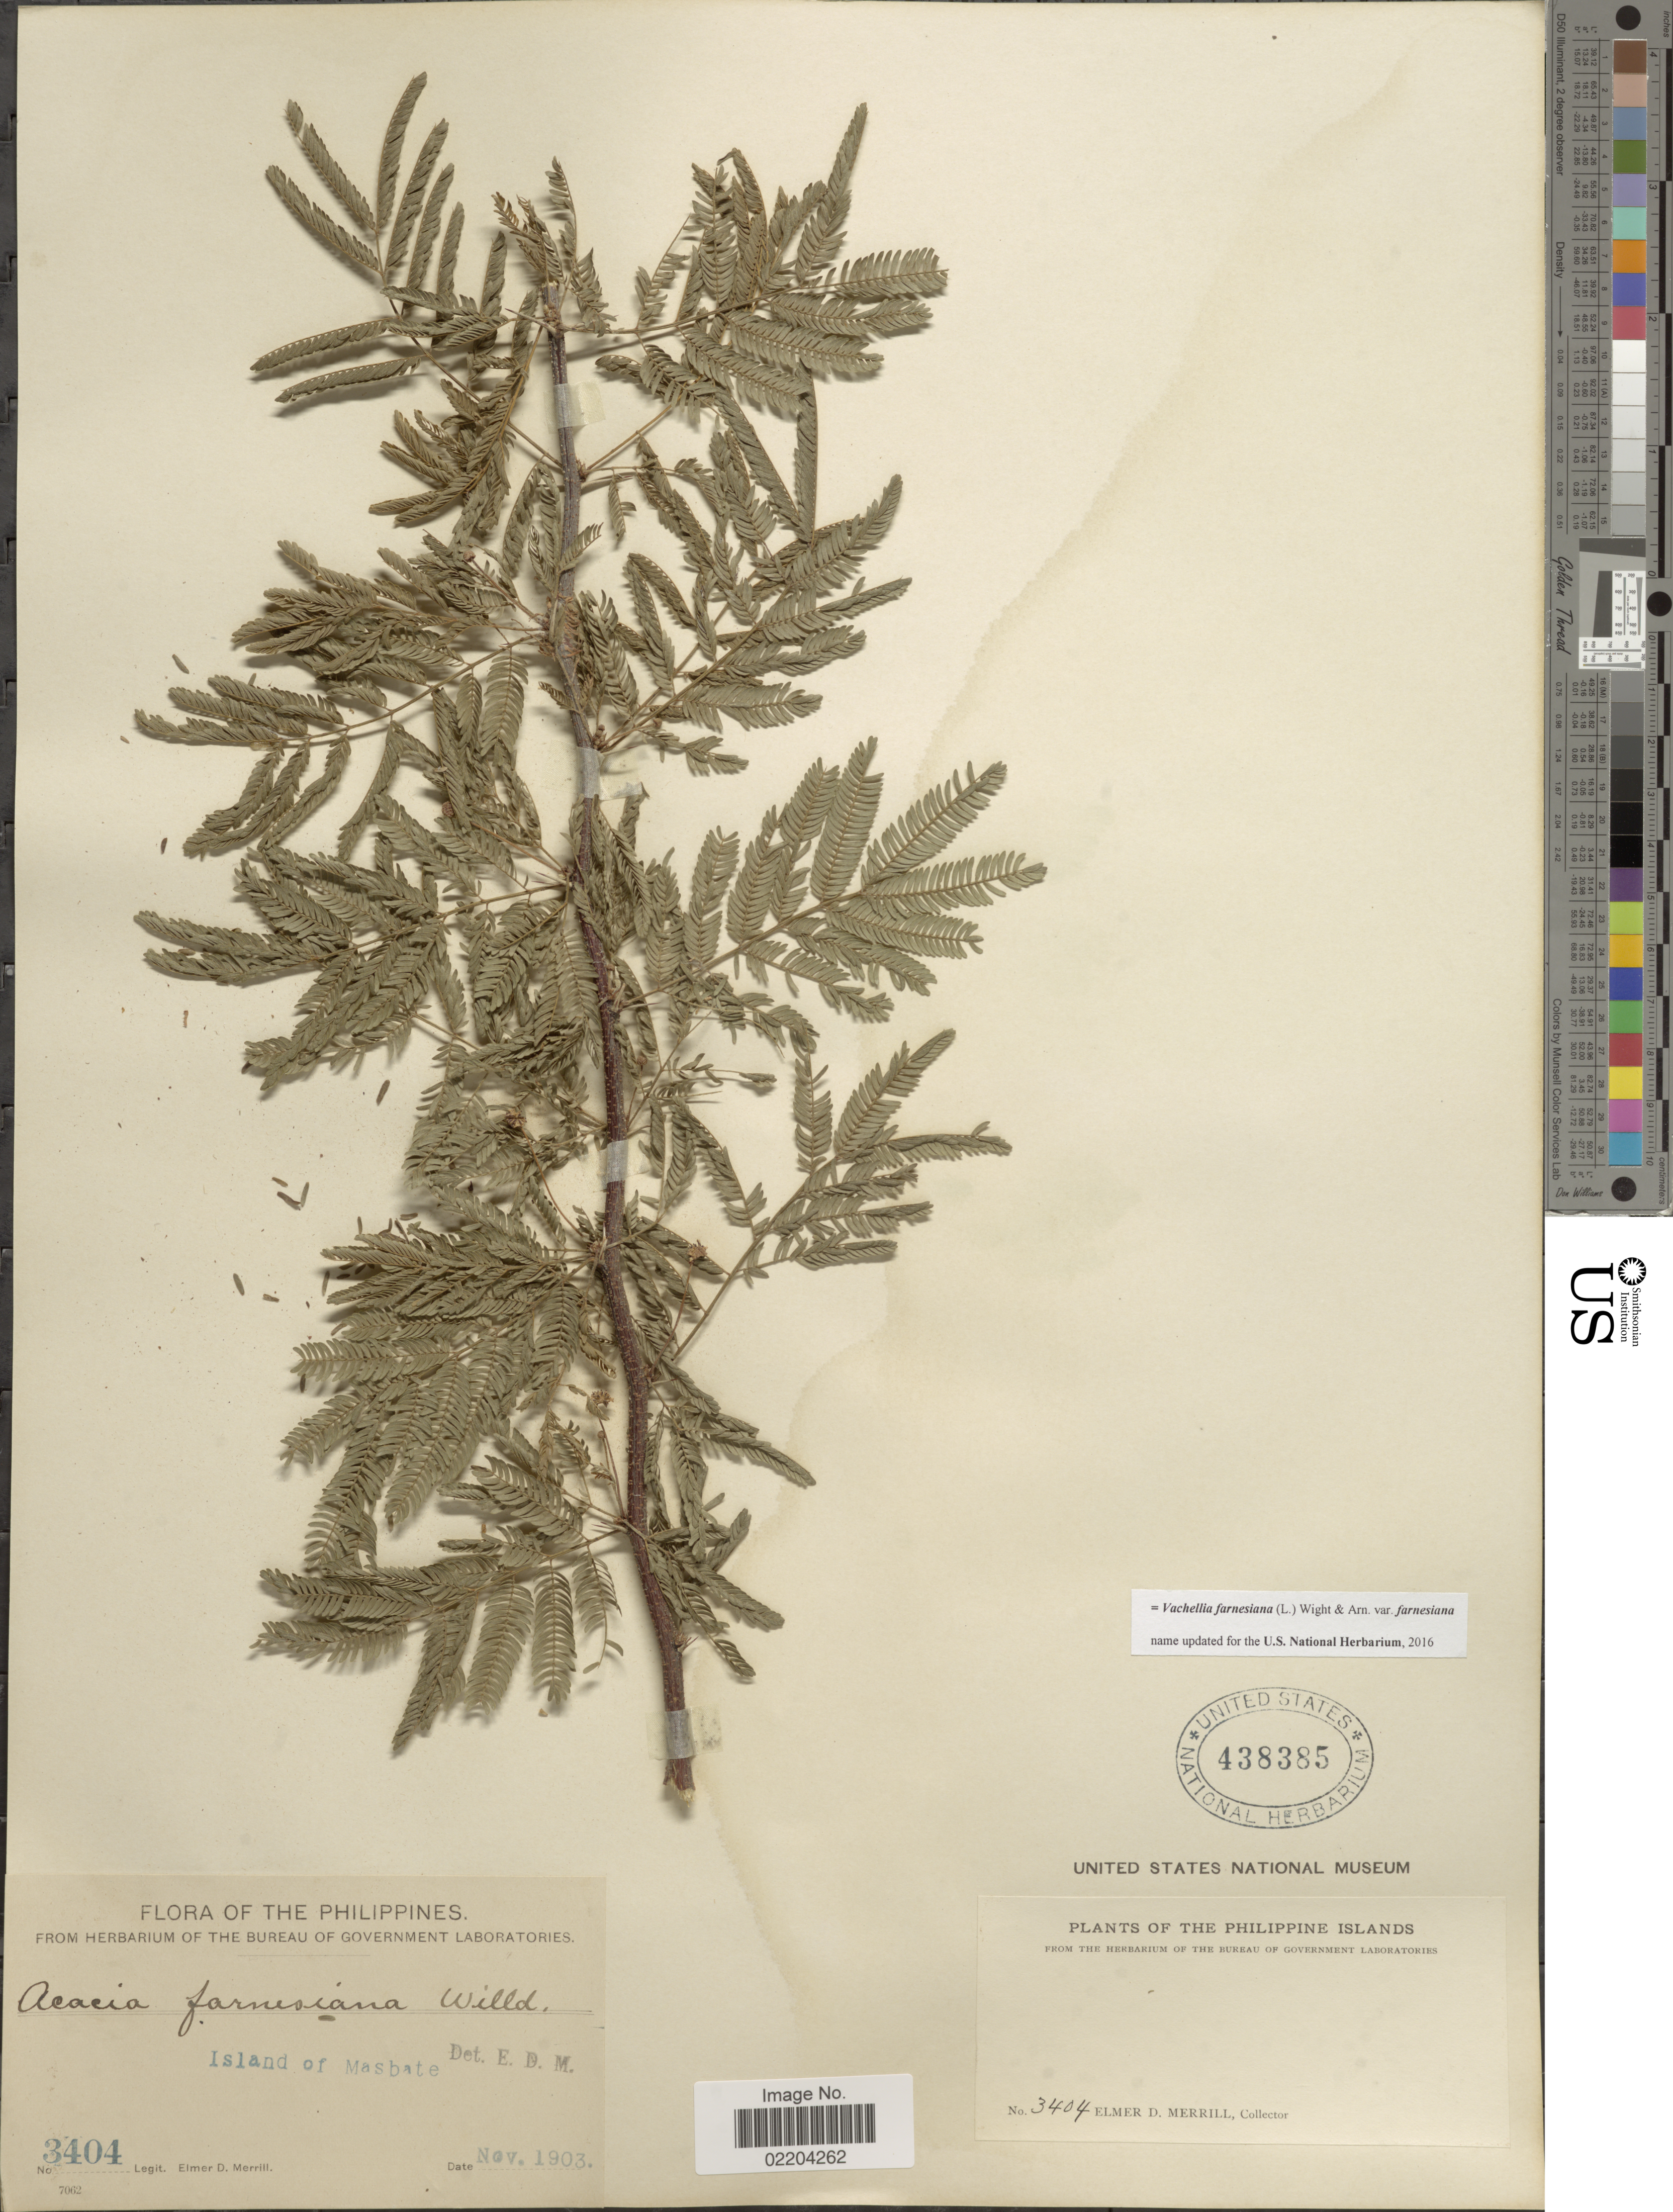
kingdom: Plantae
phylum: Tracheophyta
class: Magnoliopsida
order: Fabales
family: Fabaceae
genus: Vachellia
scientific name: Vachellia farnesiana var. farnesiana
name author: (L.) Wight & Arn.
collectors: E. D. Merrill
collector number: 3404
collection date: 1903-11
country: Philippines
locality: Island of Masbate.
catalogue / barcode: US 438385